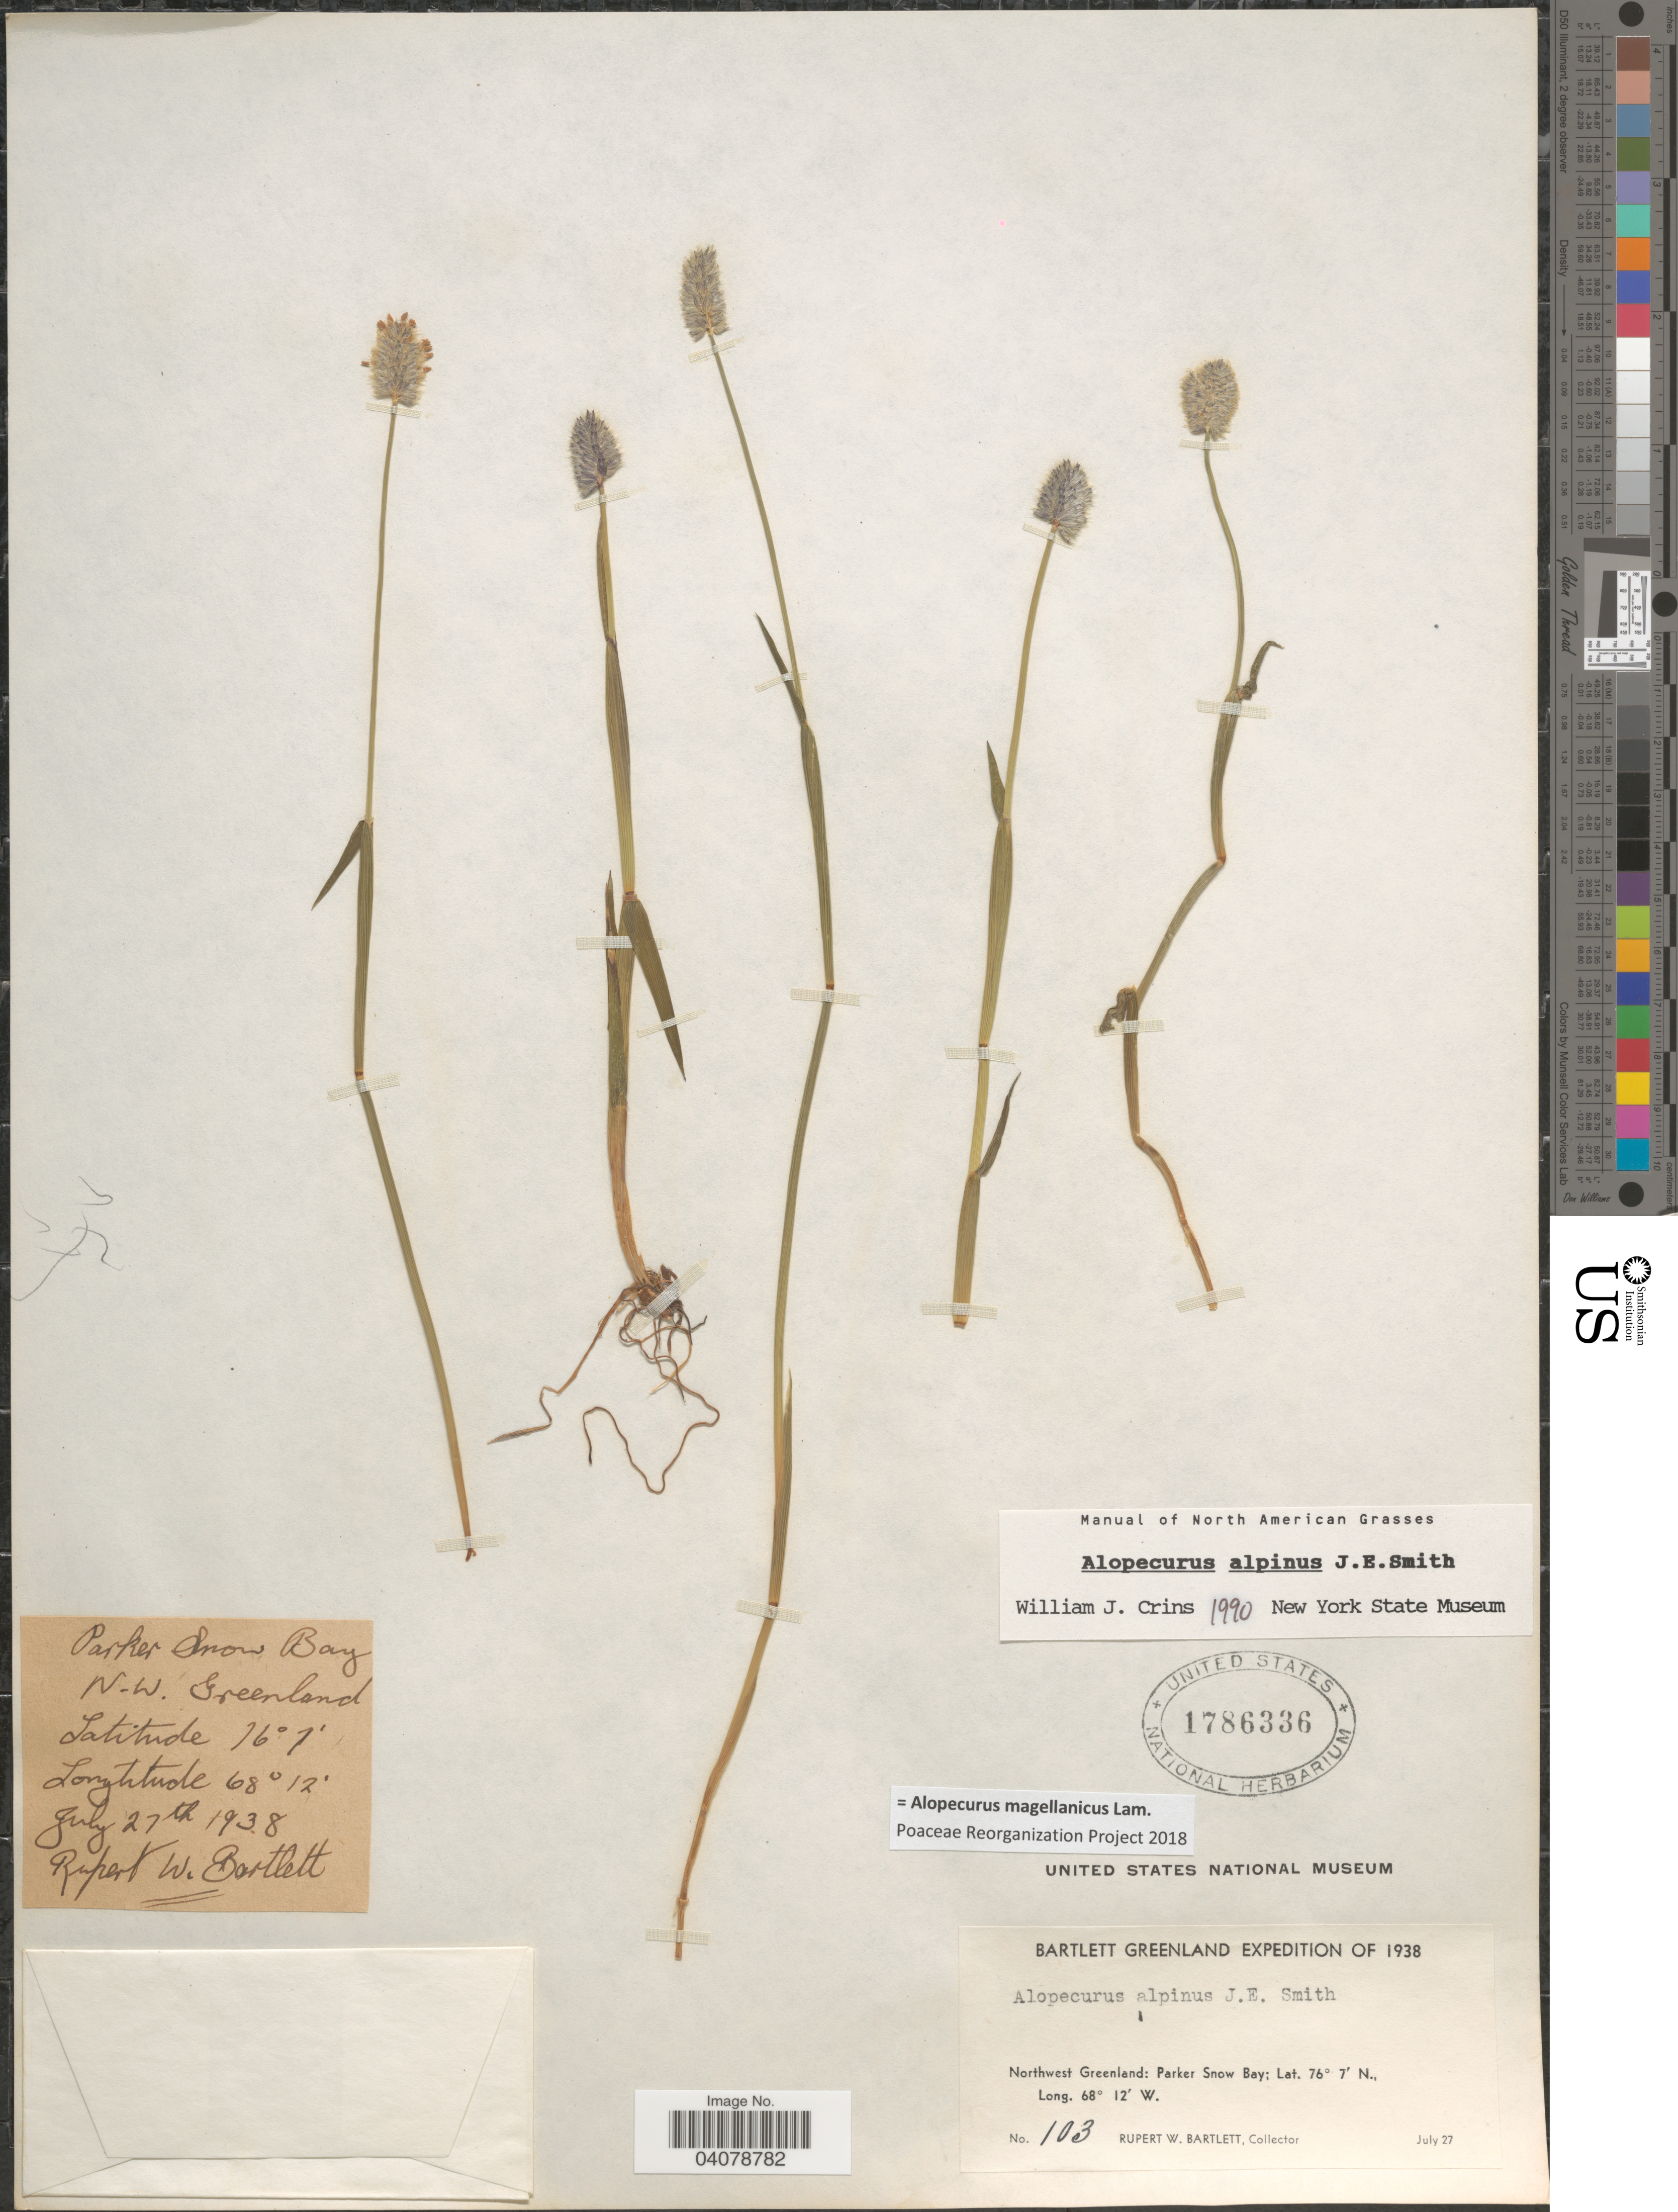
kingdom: Plantae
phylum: Tracheophyta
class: Liliopsida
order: Poales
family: Poaceae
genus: Alopecurus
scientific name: Alopecurus magellanicus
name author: Lam.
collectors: R. W. Bartlett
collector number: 103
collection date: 1938-07-27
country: Greenland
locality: Bartlett Greenland Expedition of 1938. Northwest Greenland: Parker Snow Bay.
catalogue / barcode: US 1786336